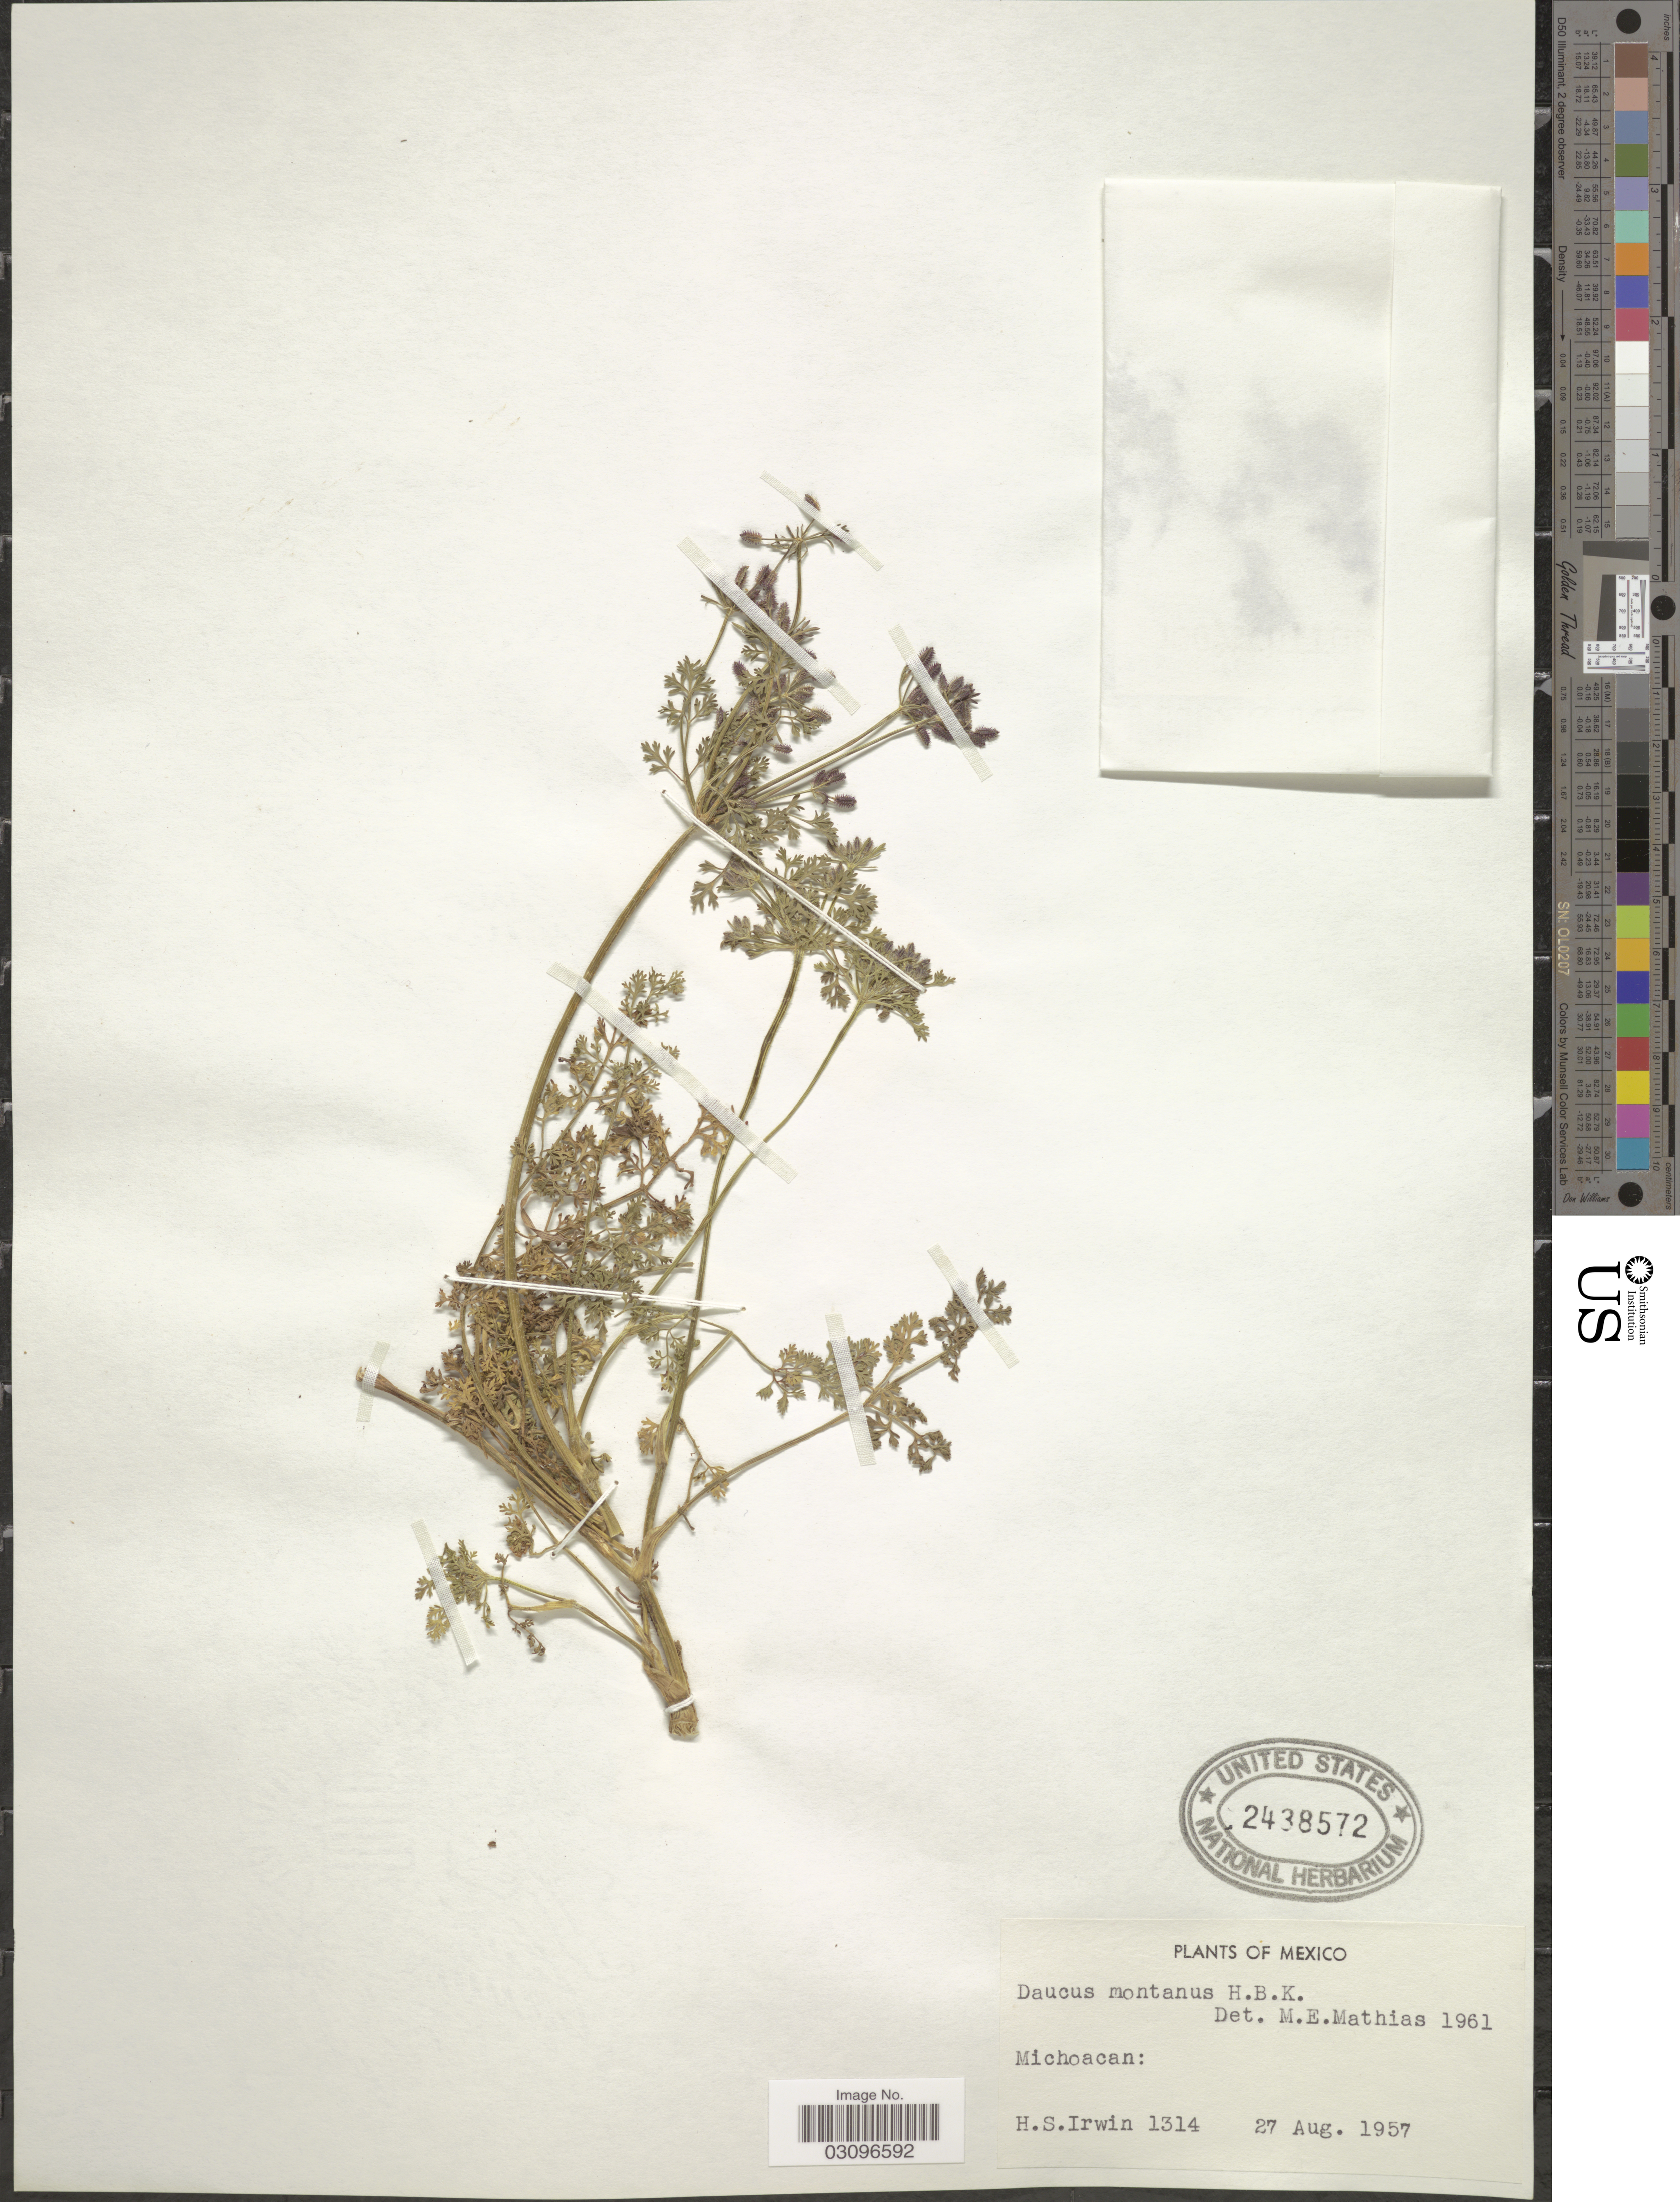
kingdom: Plantae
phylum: Tracheophyta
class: Magnoliopsida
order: Apiales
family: Apiaceae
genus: Daucus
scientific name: Daucus montanus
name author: Humb. & Bonpl. ex Spreng.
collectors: H. Irwin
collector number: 1314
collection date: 1957-08-27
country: Mexico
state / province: Michoacán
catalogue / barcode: US 2438572